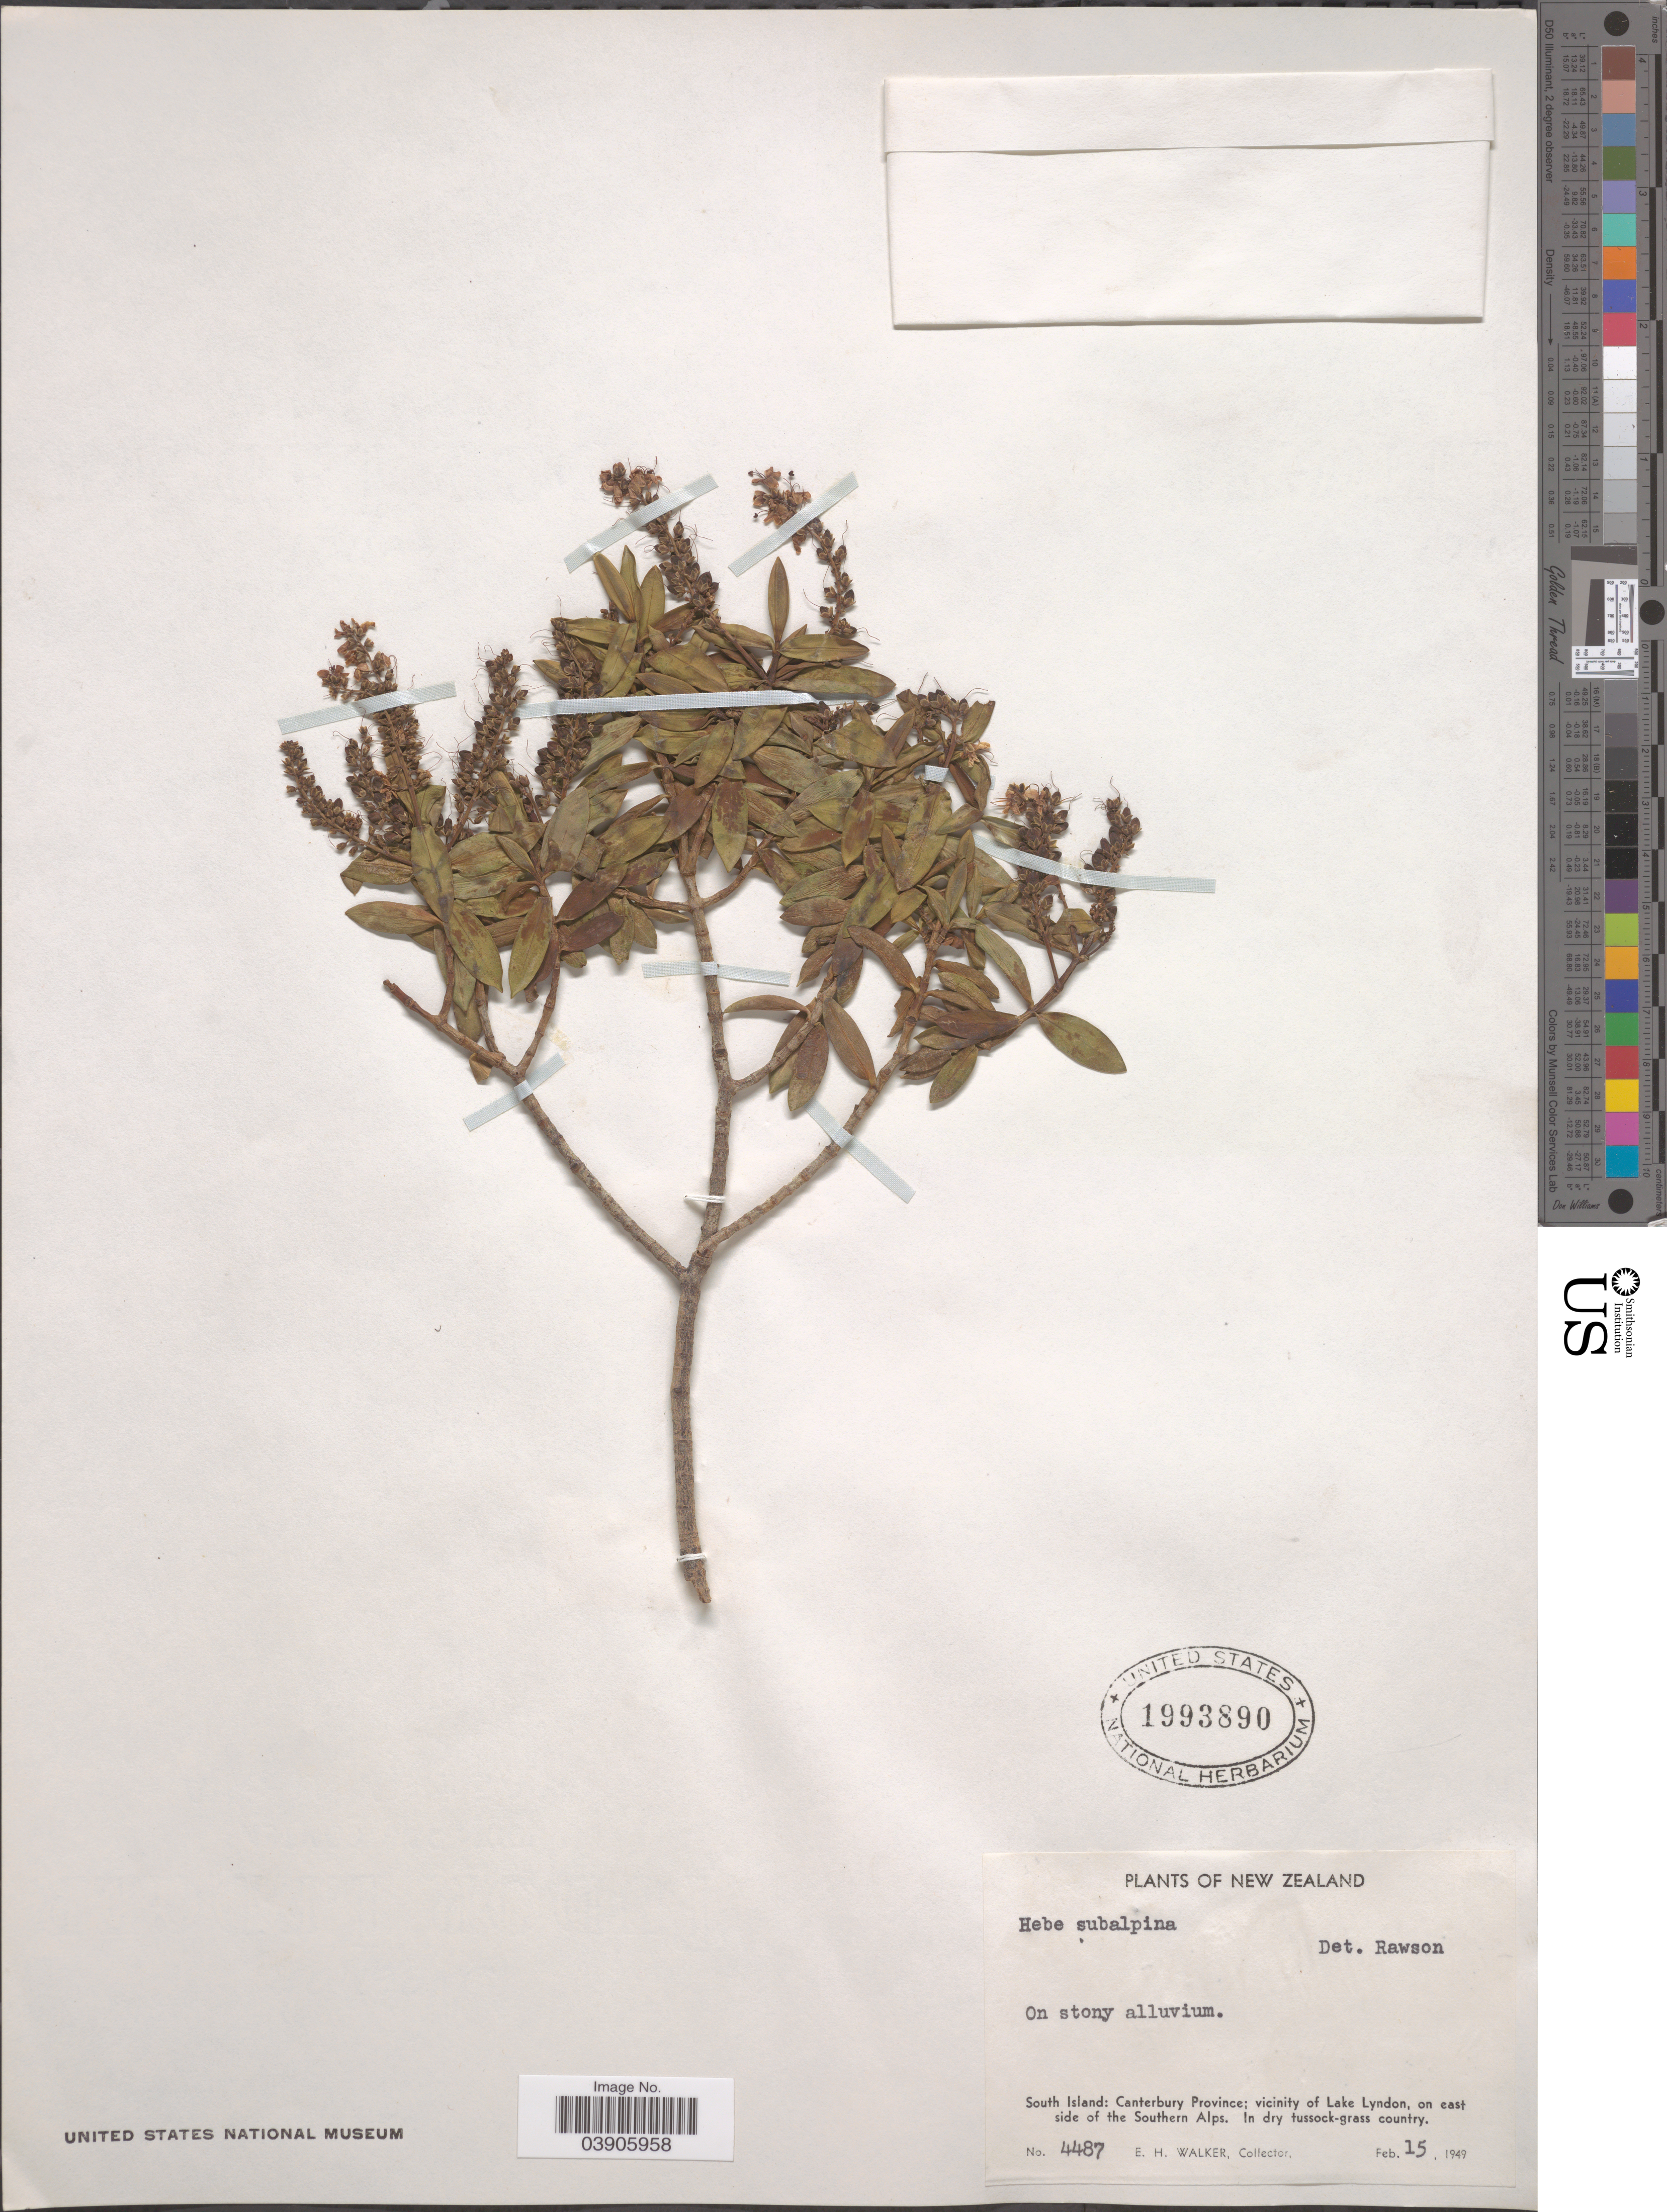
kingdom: Plantae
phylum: Tracheophyta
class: Magnoliopsida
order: Lamiales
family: Plantaginaceae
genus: Hebe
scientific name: Hebe subalpina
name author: (Cockayne) Cockayne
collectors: E. H. Walker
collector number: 4487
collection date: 1949-02-15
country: New Zealand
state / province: Canterbury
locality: South Island: vicinity of Lake Lyndon, on east side of the Southern Alps.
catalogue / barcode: US 1993890